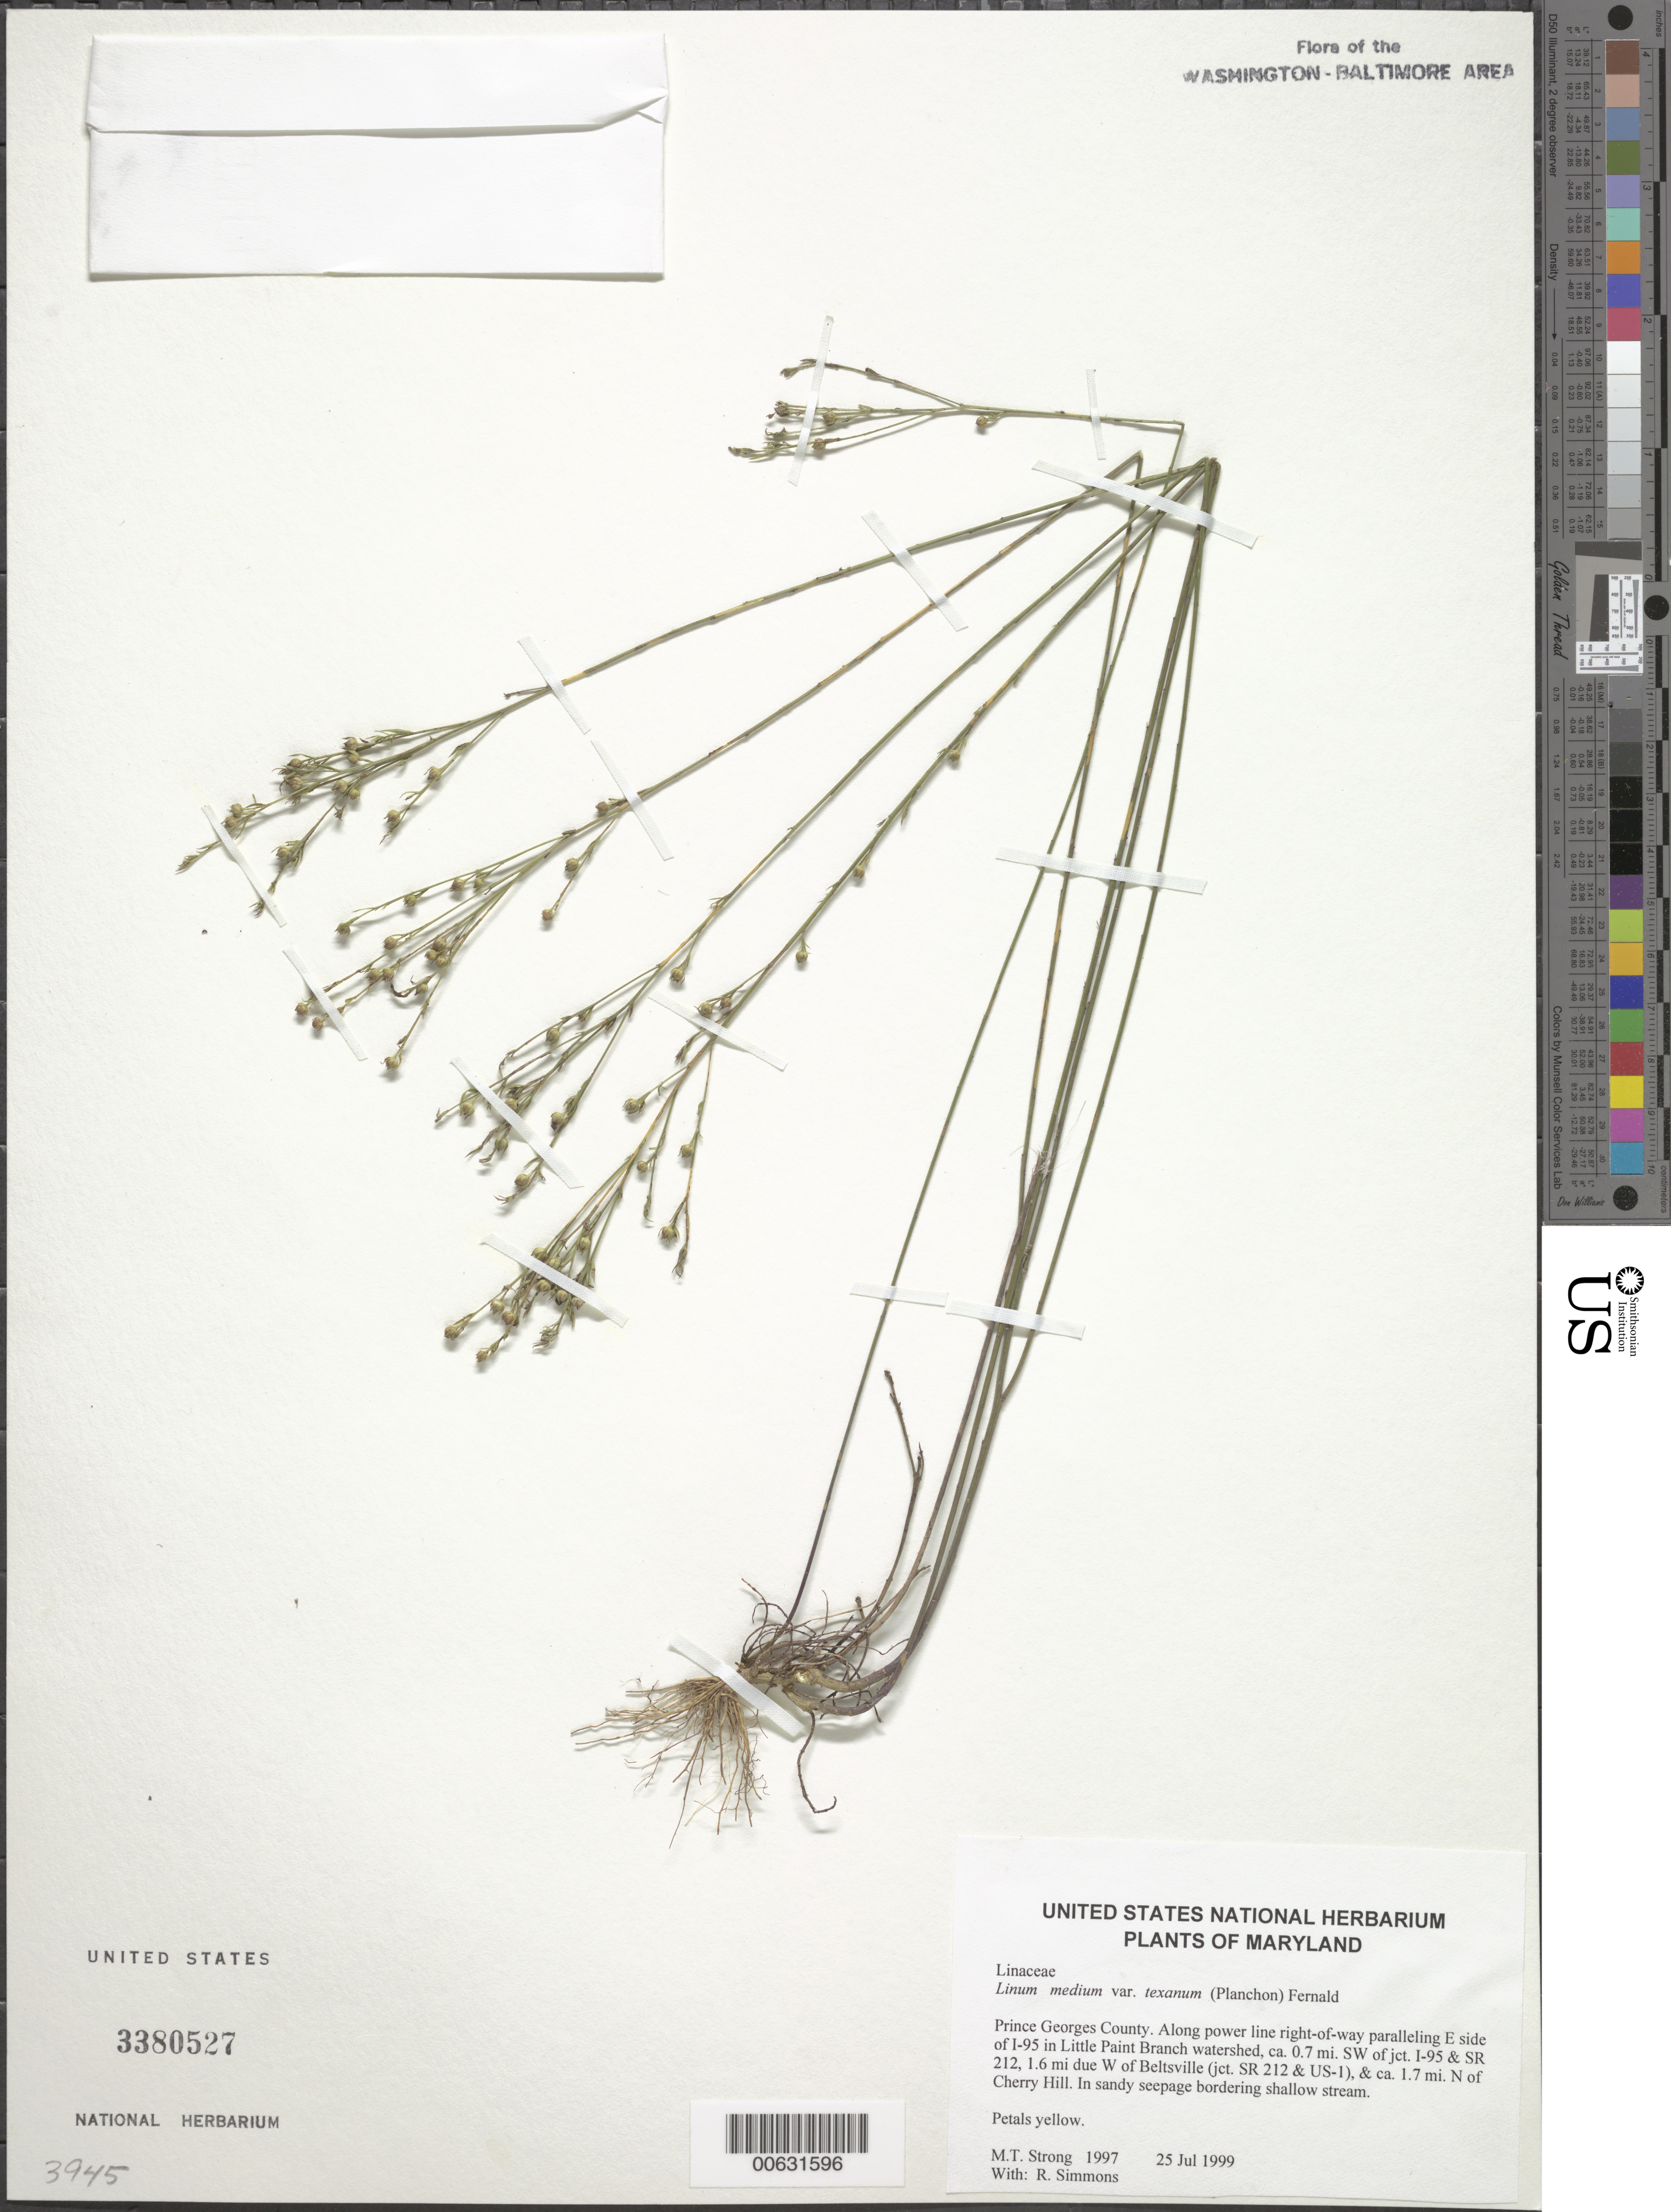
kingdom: Plantae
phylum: Tracheophyta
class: Magnoliopsida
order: Malpighiales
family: Linaceae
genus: Linum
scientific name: Linum medium var. texanum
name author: (Planch.) Fernald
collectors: M. T. Strong & R. Simmons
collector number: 1997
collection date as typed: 25 Jul 1999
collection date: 1999-07-25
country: United States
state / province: Maryland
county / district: Prince George's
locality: Along power line right-of-way paralleling E side of I-95 in Little Paint Branch watershed, ca. 0.7 mi. SW of jct. I-95 & SR 212, 1.6 mi due W of Beltsville (jct. SR 212 & US-1), & ca. 1.7 mi. N of Cherry Hill.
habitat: In sandy seepage bordering shallow stream.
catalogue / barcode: US 3380527